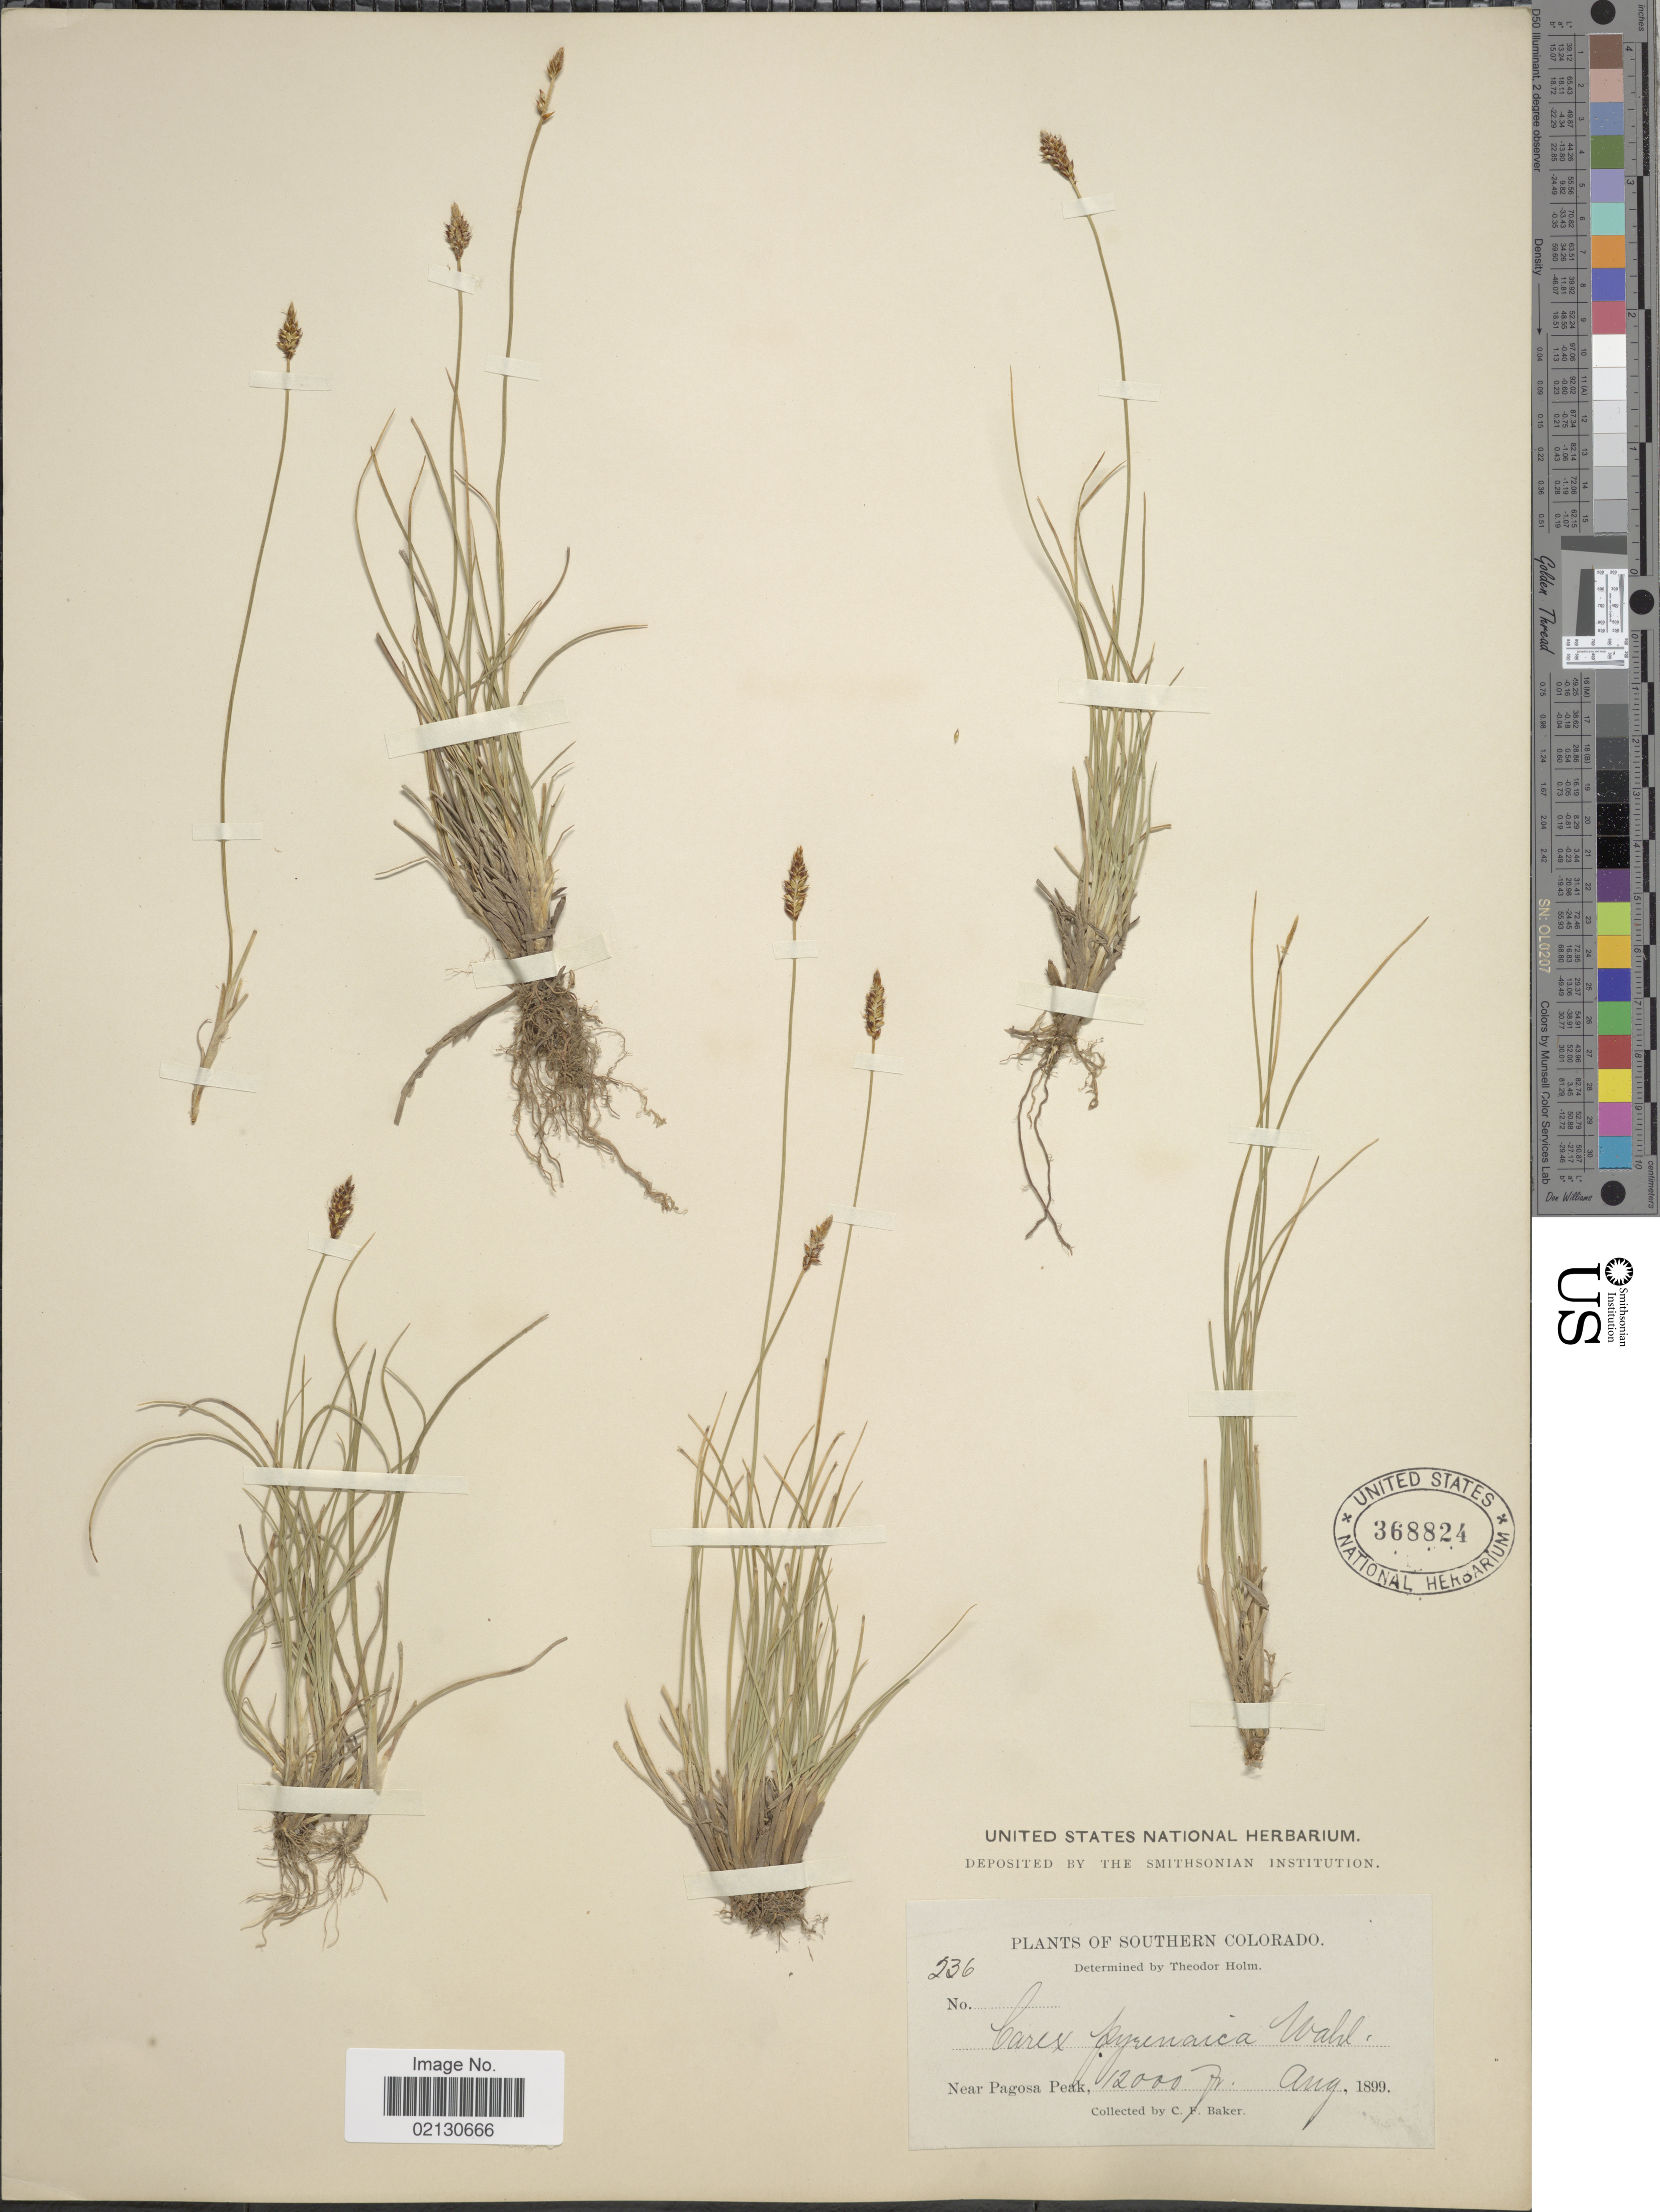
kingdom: Plantae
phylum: Tracheophyta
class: Liliopsida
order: Poales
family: Cyperaceae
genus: Carex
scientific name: Carex micropoda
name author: C.A. Mey.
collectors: C. F. Baker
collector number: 236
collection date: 1899-08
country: United States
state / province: Colorado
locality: Southern Colorado. Near Pagosa Peak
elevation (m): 3658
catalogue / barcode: US 368824